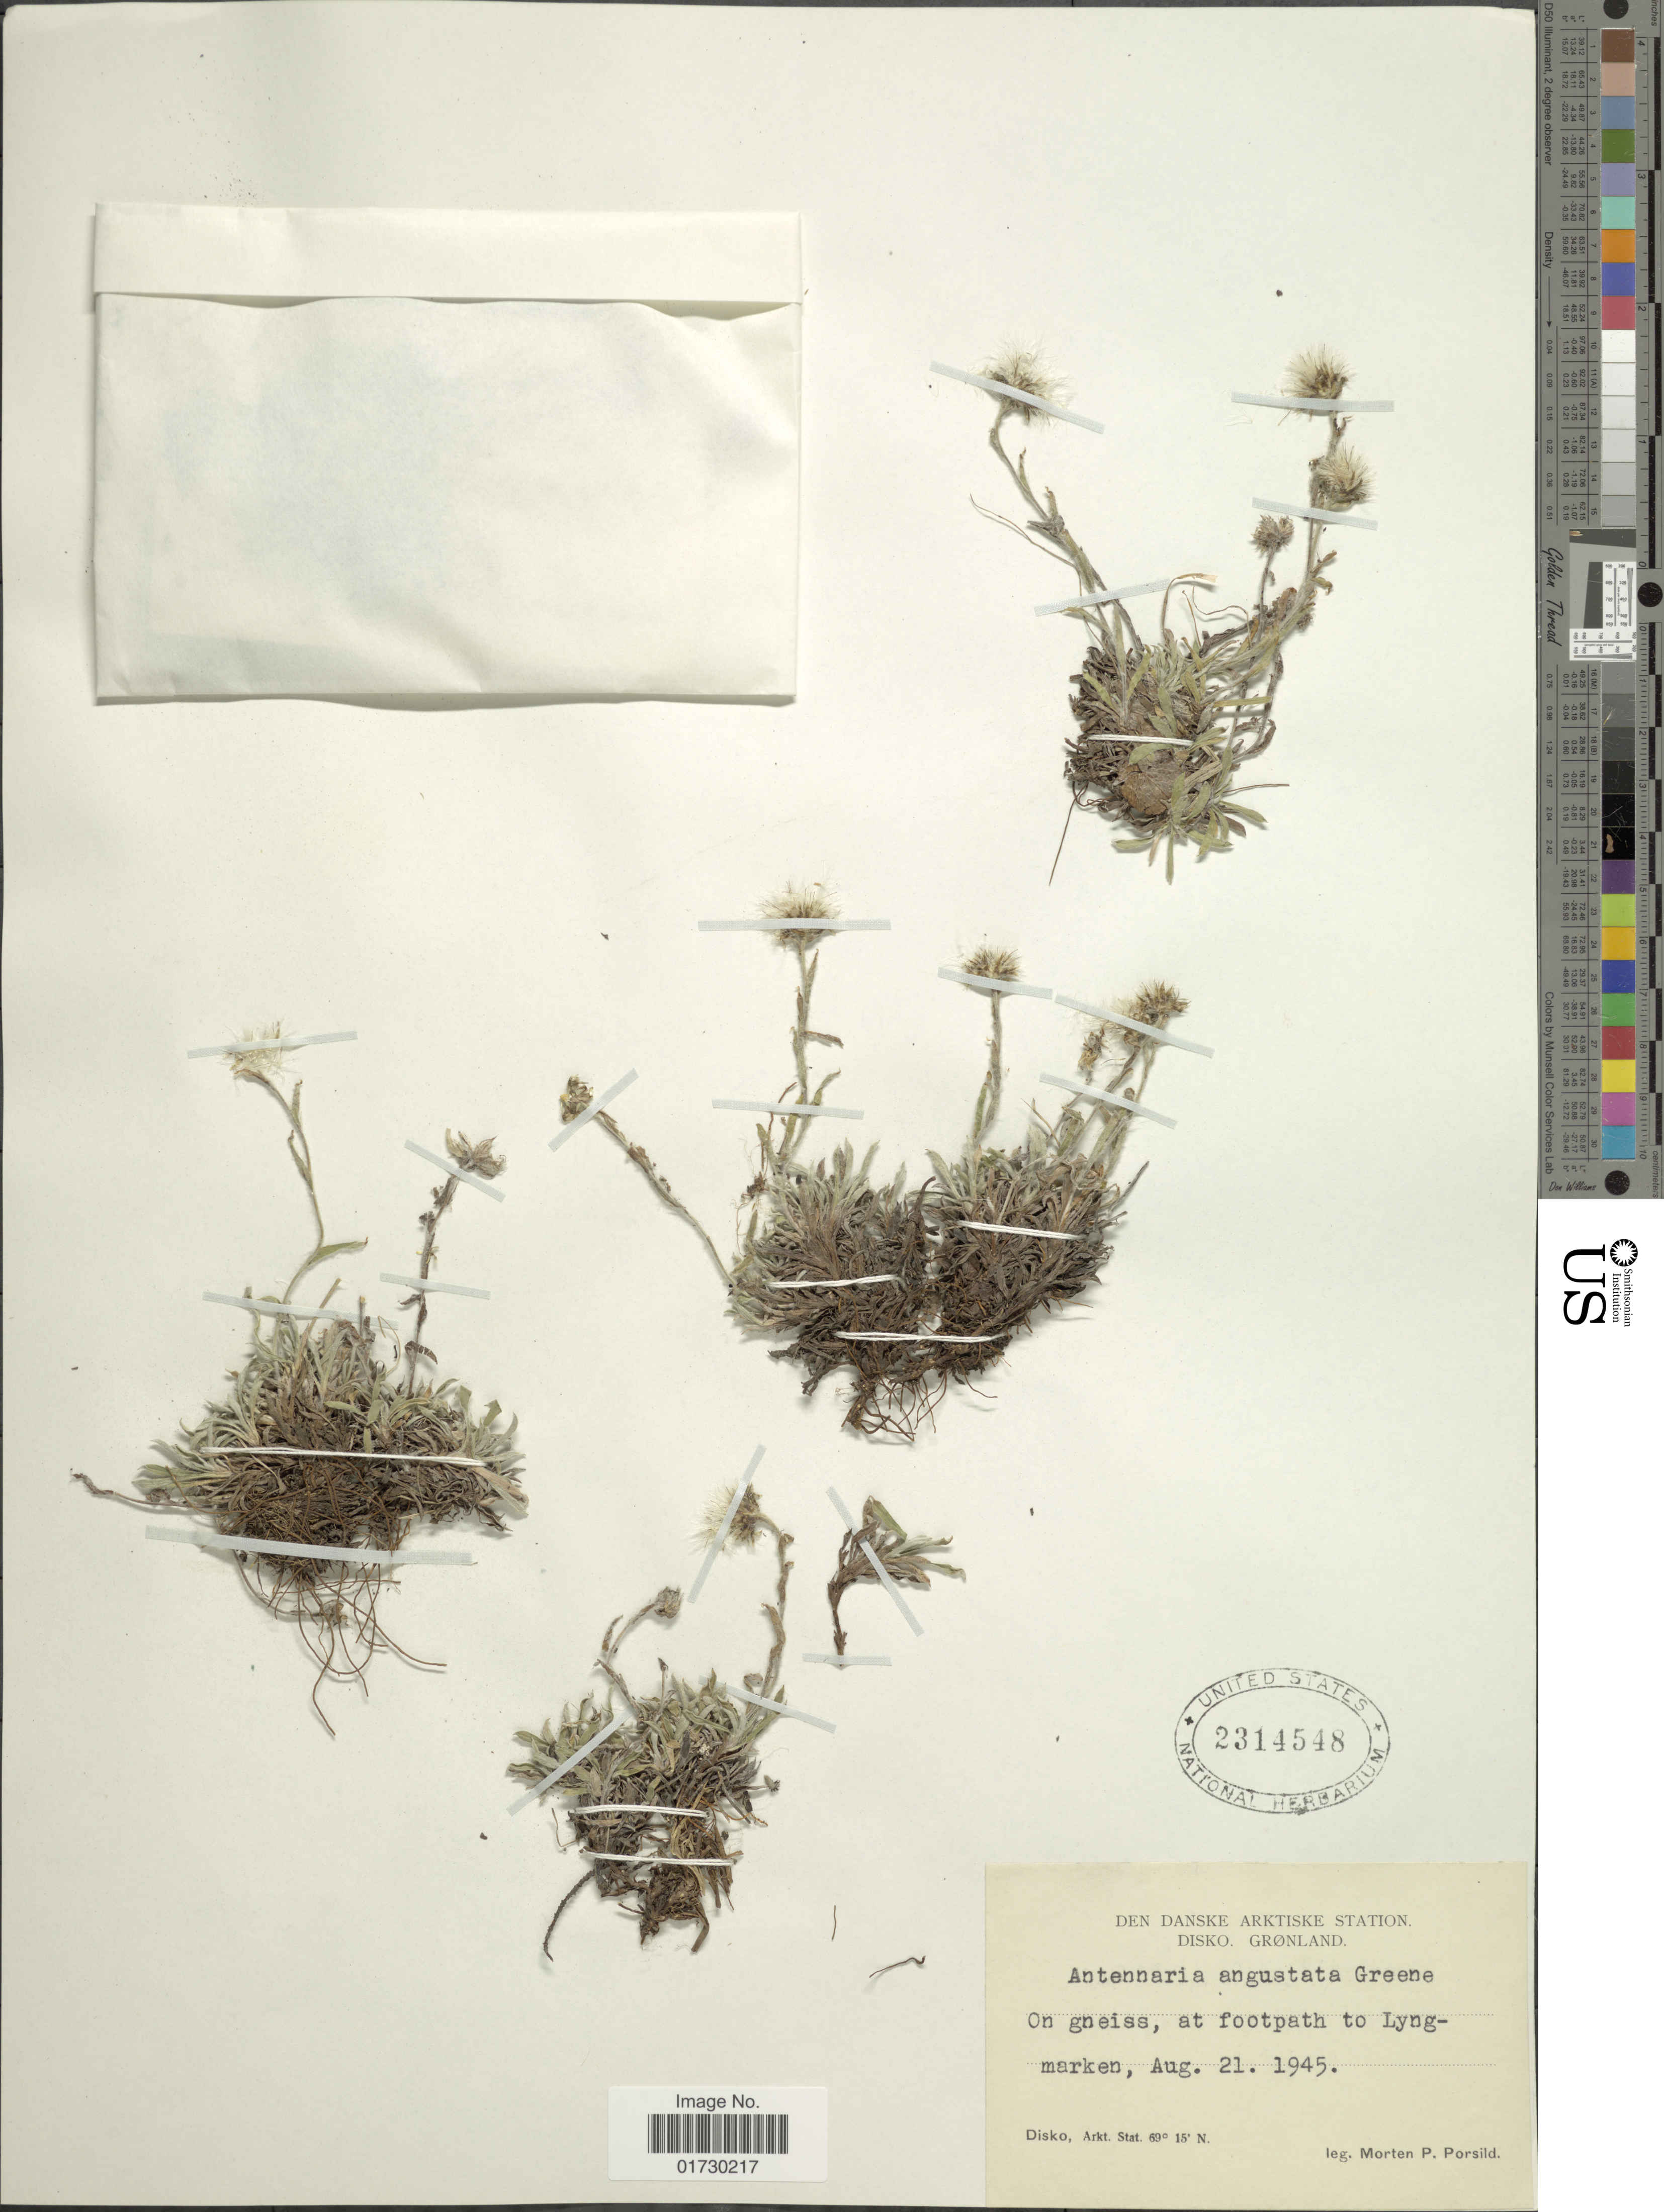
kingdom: Plantae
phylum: Tracheophyta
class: Magnoliopsida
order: Asterales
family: Asteraceae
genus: Antennaria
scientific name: Antennaria angustata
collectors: M. P. Porsild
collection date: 1945-08-20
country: Greenland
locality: On gneiss, at footpath to Lyngmarken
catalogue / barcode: US 2314548